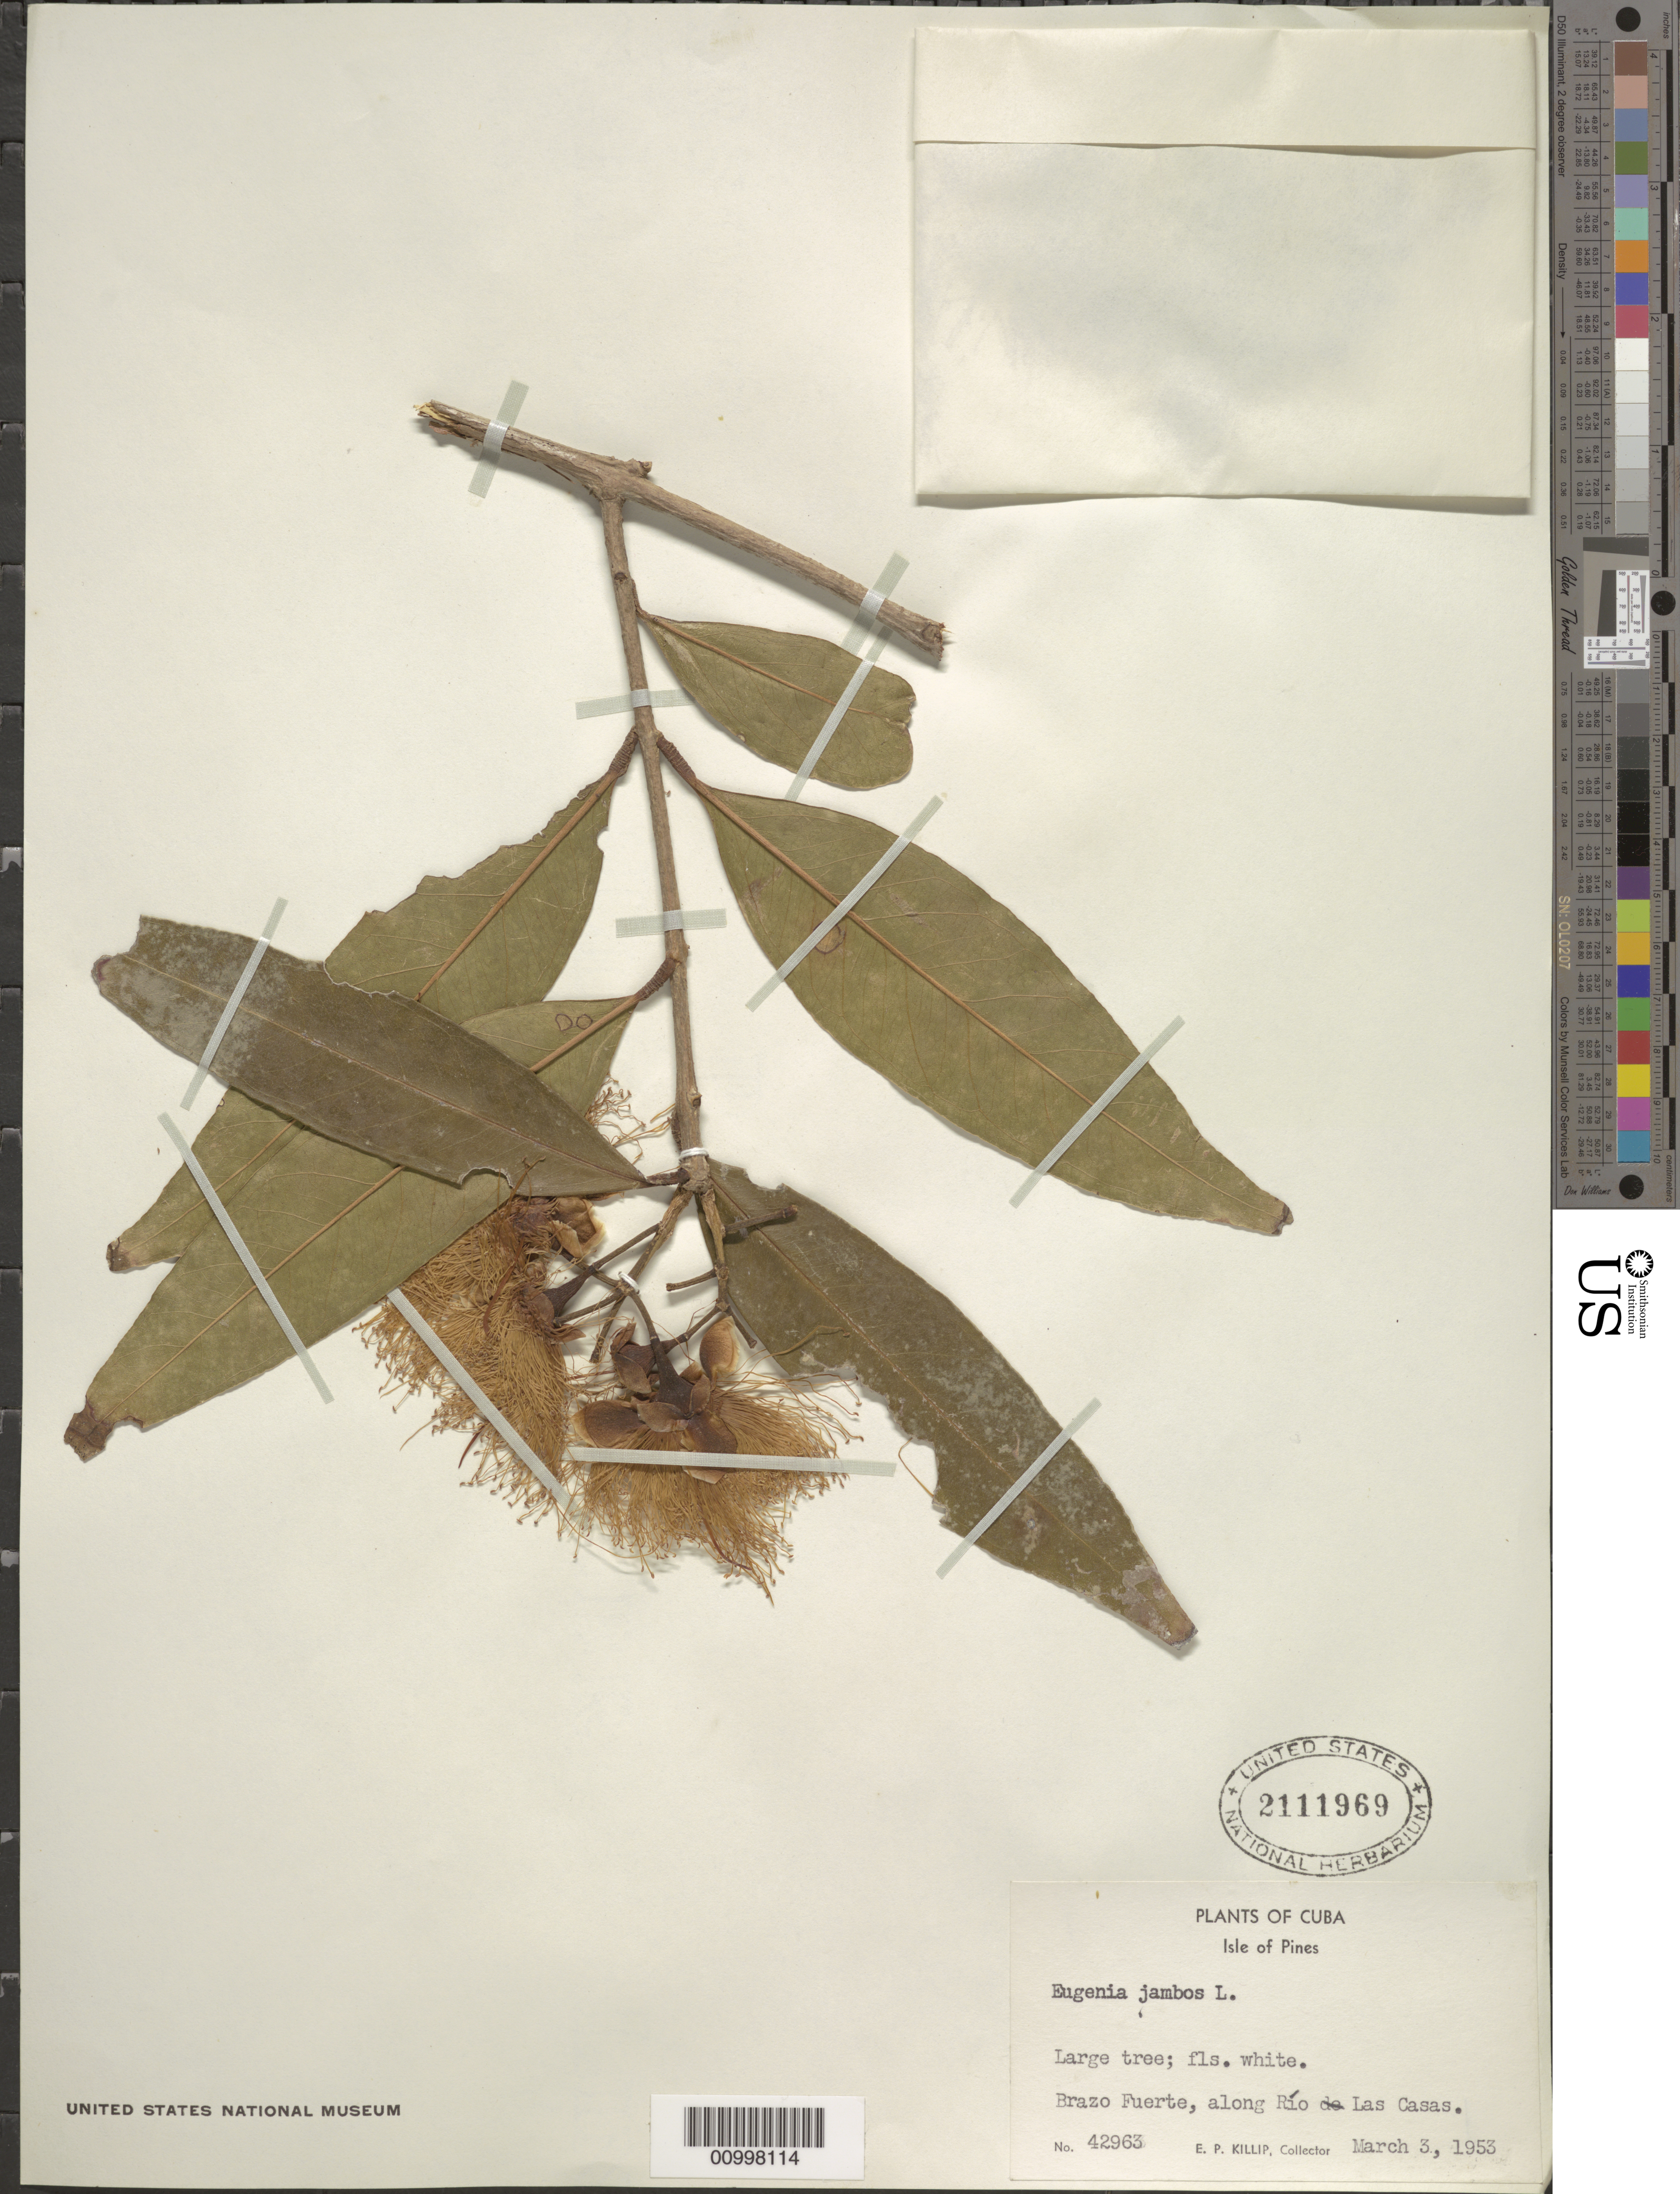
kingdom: Plantae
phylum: Tracheophyta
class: Magnoliopsida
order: Myrtales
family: Myrtaceae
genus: Syzygium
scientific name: Syzygium jambos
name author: (L.) Alston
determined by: Strong, Mark T., (BOT), Smithsonian Institution - National Museum of Natural History (UNITED STATES)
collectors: E. P. Killip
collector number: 42963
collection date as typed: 03 Mar 1953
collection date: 1953-03-03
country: Cuba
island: Isla de la Juventud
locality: Brazo Fuerte, along Rio Las Casas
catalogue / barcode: US 2111969